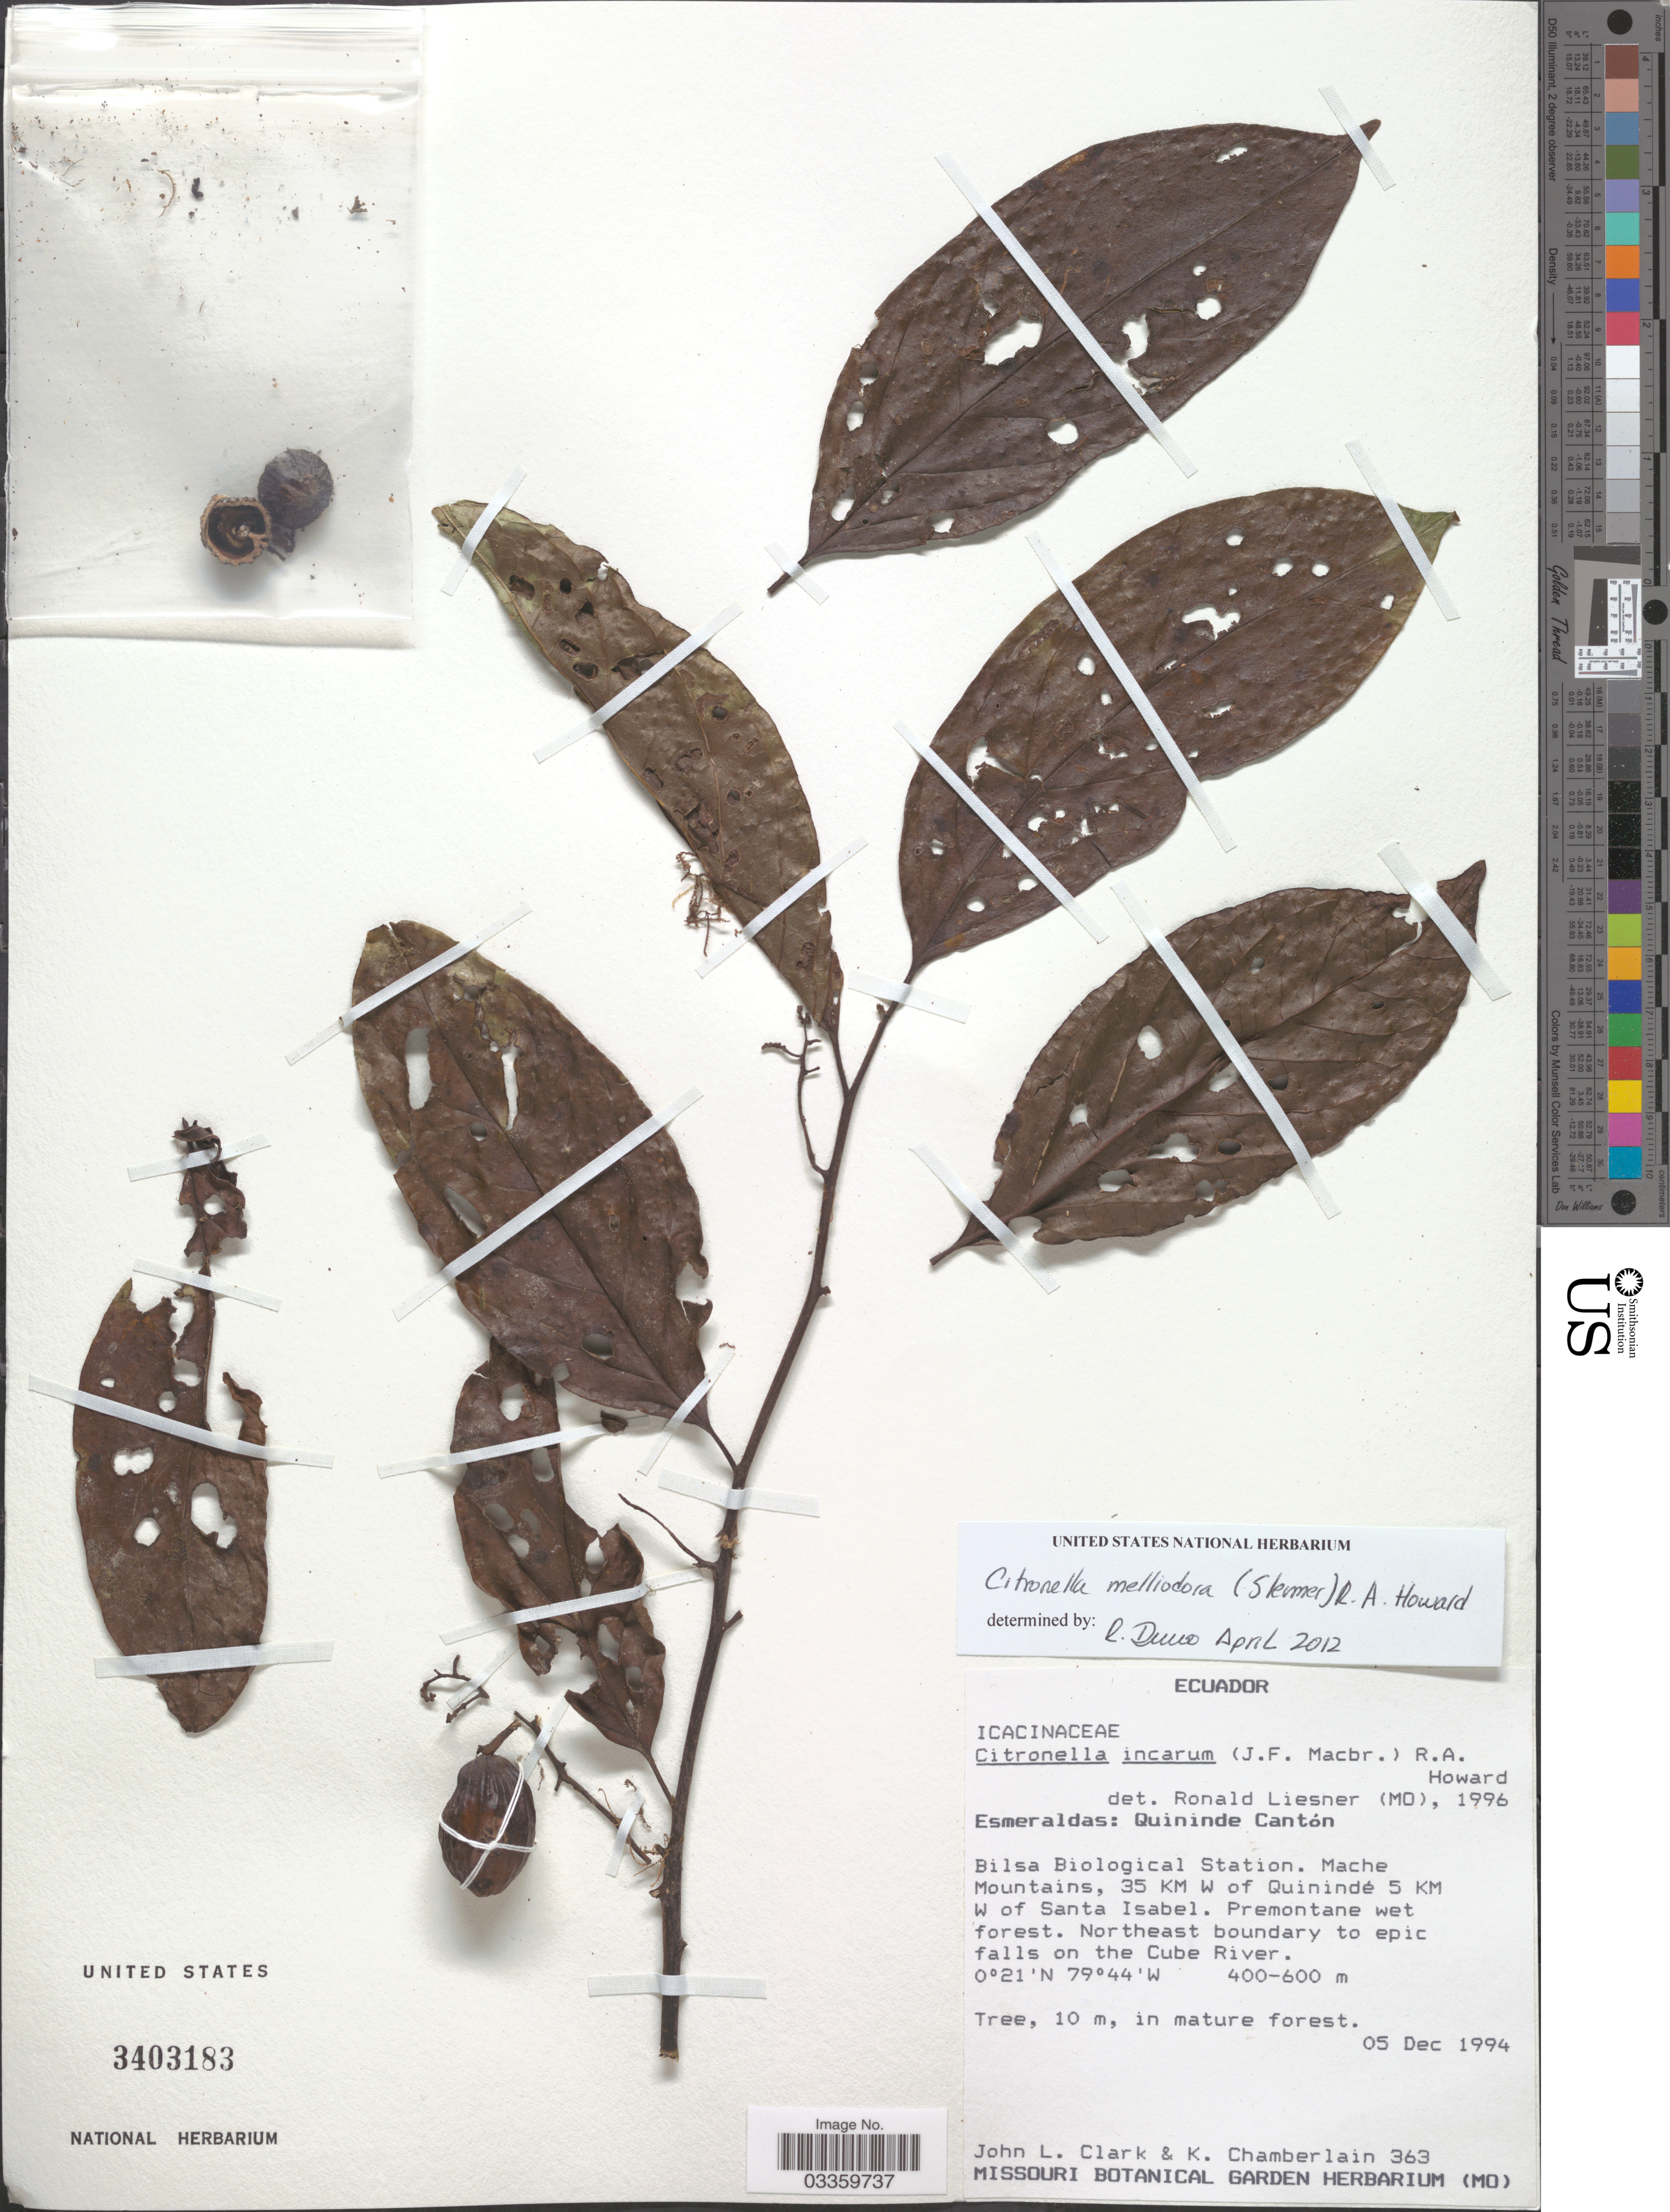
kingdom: Plantae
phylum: Tracheophyta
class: Magnoliopsida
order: Cardiopteridales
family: Cardiopteridaceae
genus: Citronella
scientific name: Citronella melliodora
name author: (Sleumer) R.A. Howard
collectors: J. L. Clark & -. Chamberlain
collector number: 363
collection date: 1994-12-05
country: Ecuador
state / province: Esmeraldas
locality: Quininde Cantón, Bilsa Biological Station. Mache Mountains, 35 KM W of Quinindé 5 KM W of Santa Isabel. Northeast boundary to epic falls on the Cube River.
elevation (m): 400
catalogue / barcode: US 3403183